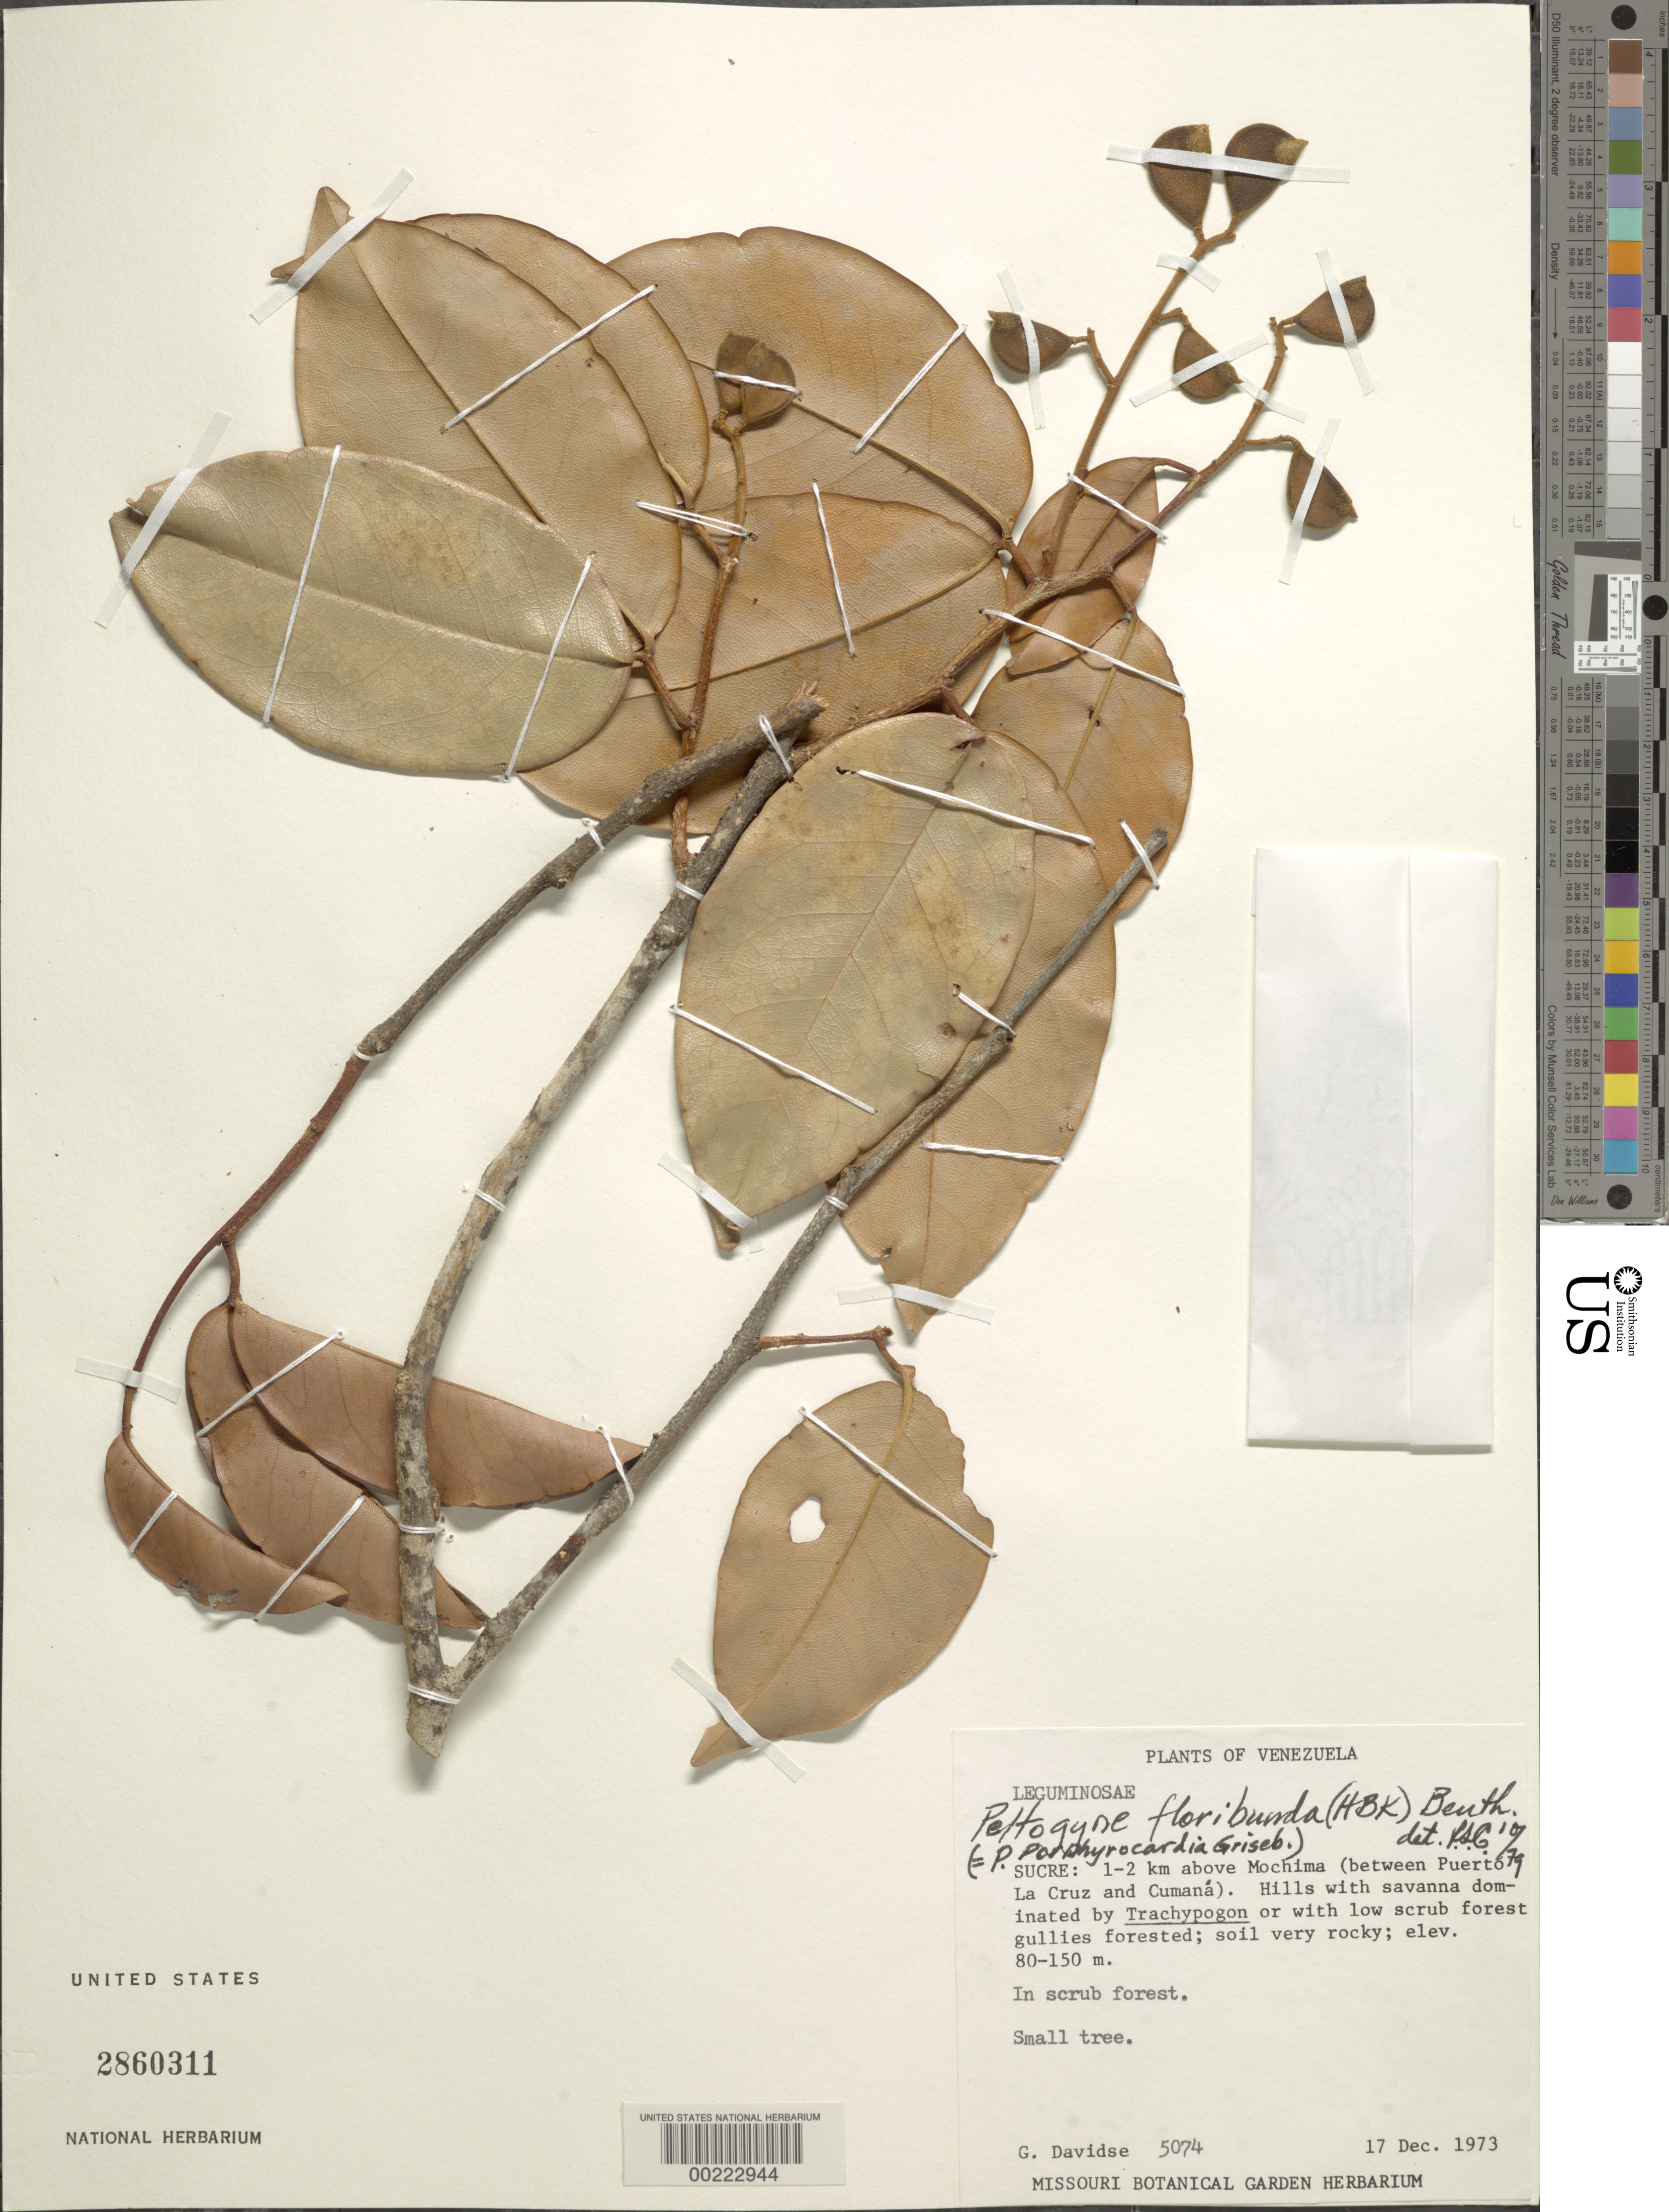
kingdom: Plantae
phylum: Tracheophyta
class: Magnoliopsida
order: Fabales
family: Fabaceae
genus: Peltogyne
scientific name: Peltogyne floribunda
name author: (Kunth) Pittier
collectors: G. Davidse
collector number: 5074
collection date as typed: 17 Dec 1973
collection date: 1973-12-17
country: Venezuela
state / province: Sucre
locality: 1-2 km above mochima (between puerto la cruz + cumana)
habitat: Hills w/savanna or with low scrub forest gullies forested; soil very rocky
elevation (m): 80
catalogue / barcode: US 2860311